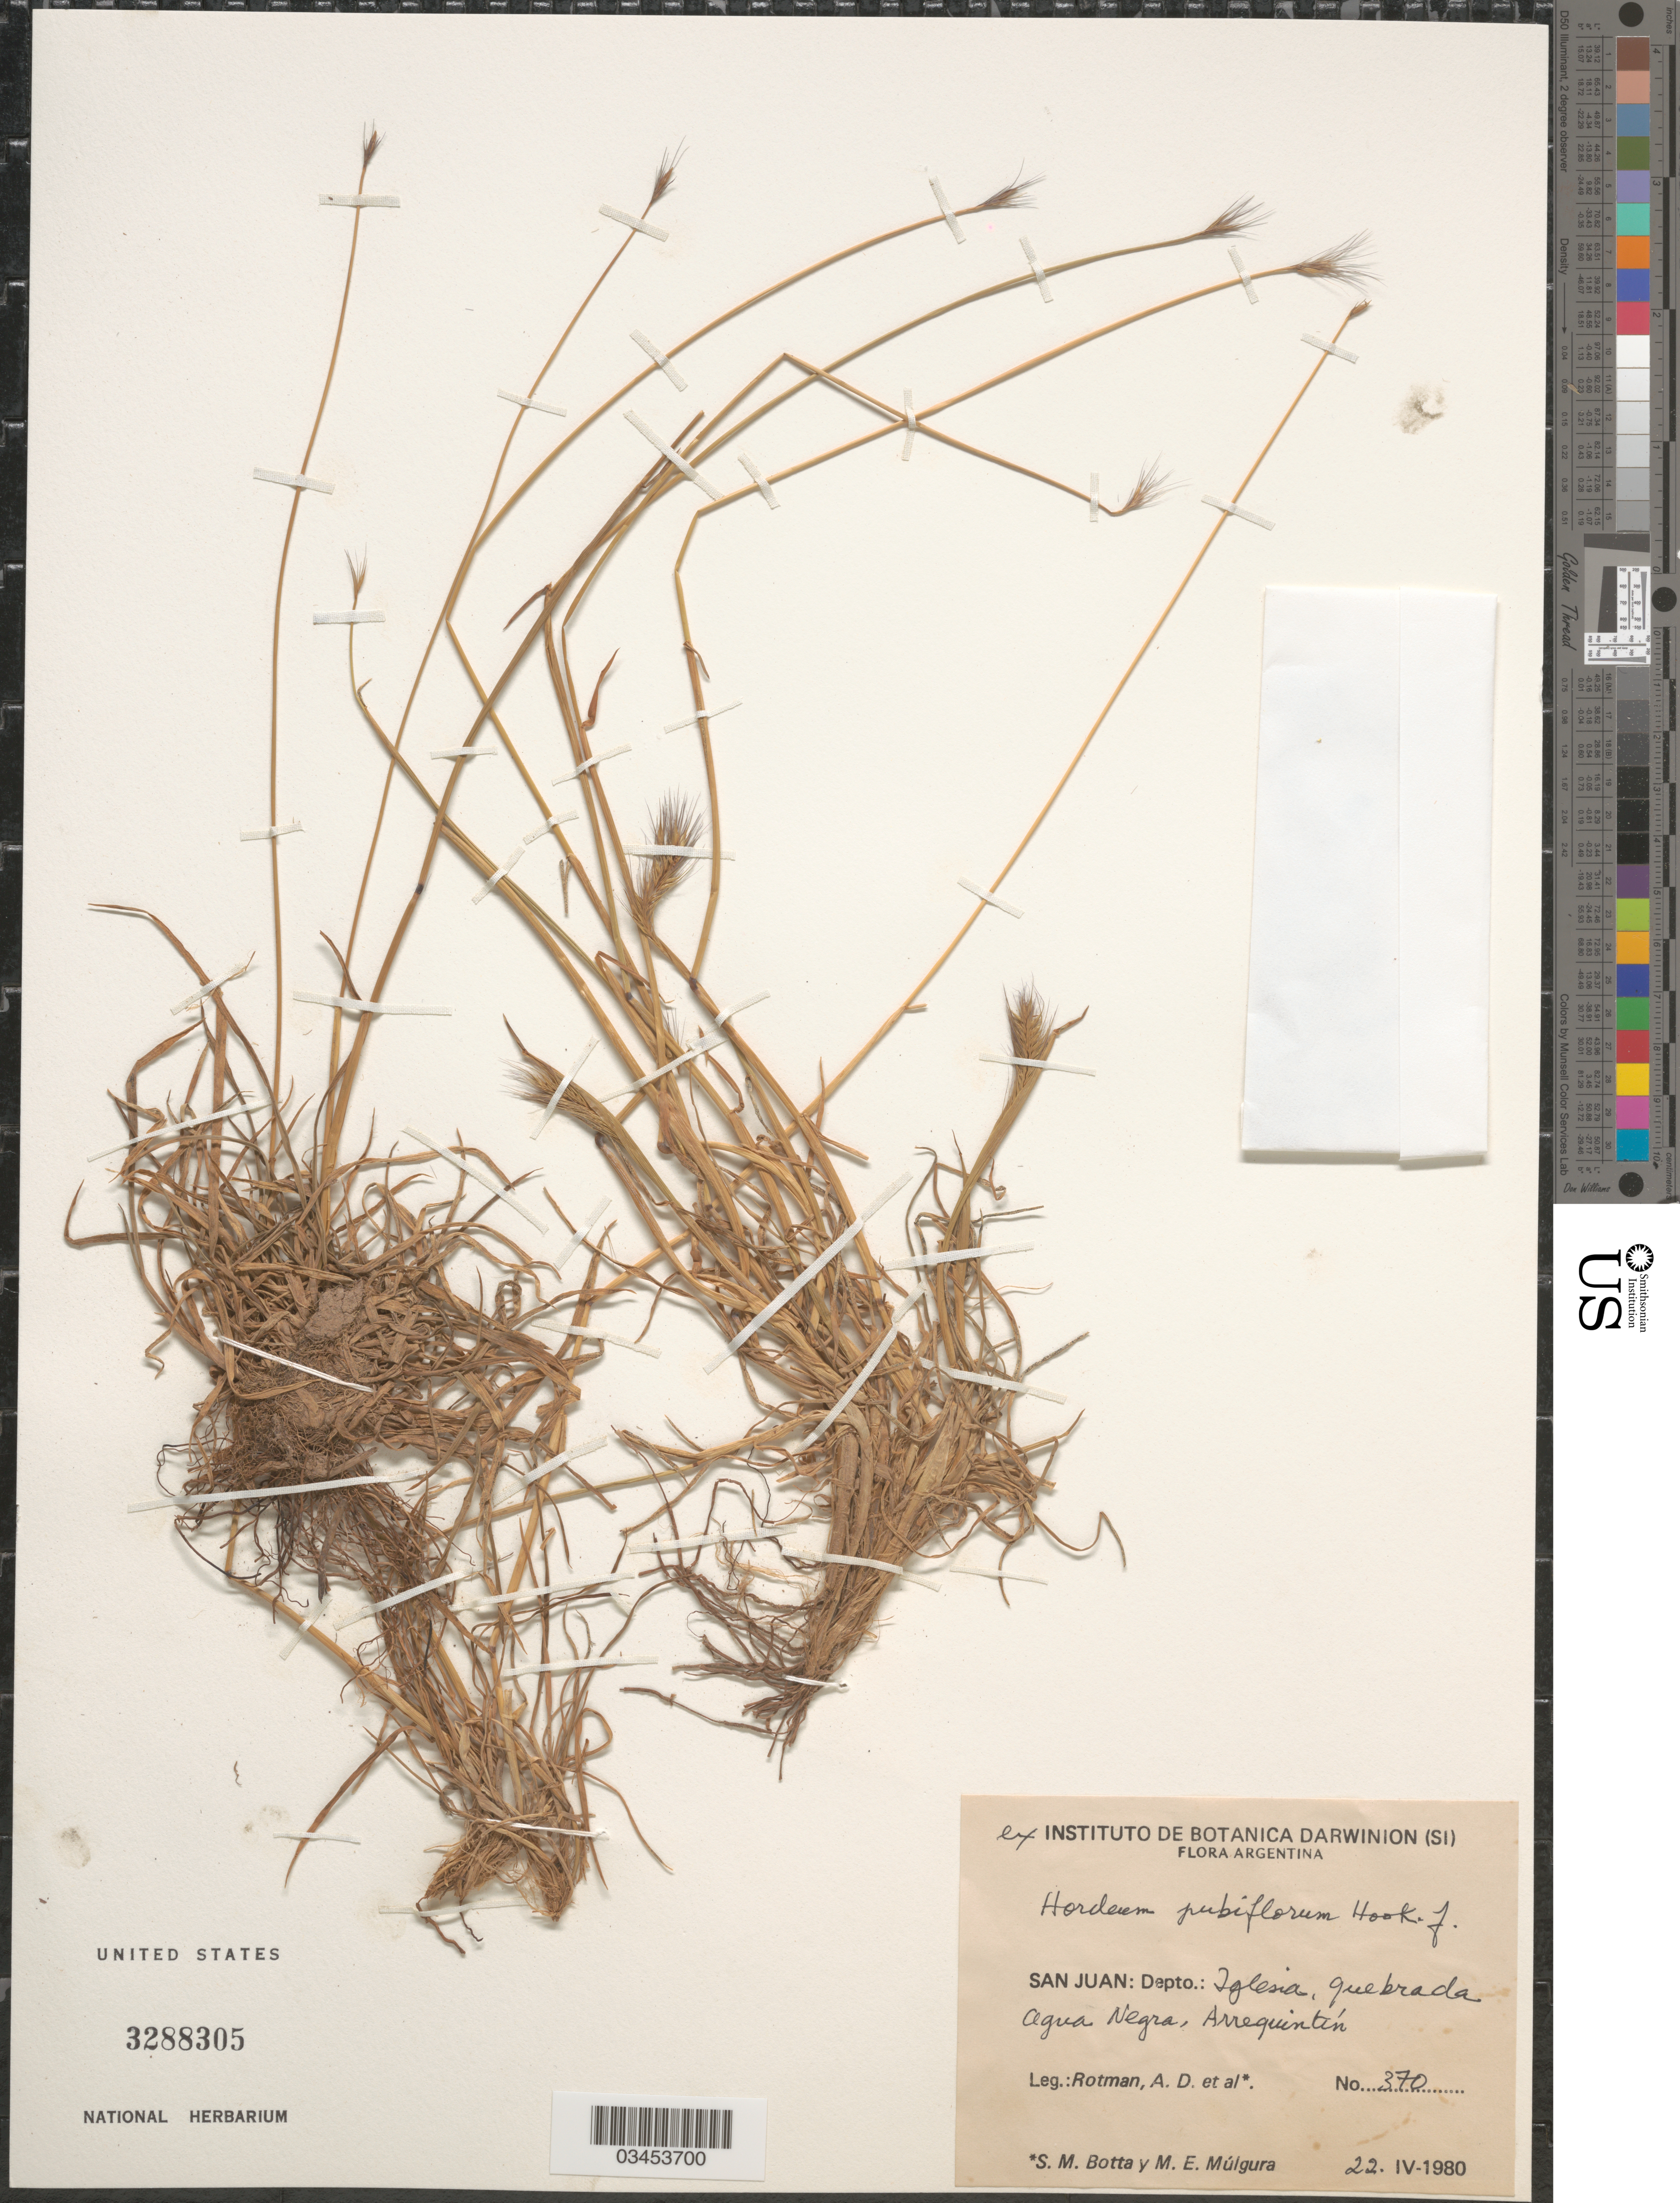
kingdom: Plantae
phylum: Tracheophyta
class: Liliopsida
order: Poales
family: Poaceae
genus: Hordeum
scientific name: Hordeum pubiflorum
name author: Hook. f.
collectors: A. D. Rotman, S. Botta & M. E. Múlgura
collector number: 370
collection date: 1980-04-22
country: Argentina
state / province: San Juan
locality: Depto.: Iglesia, quebrada Agua Negra, Arrequintín.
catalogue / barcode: US 3288305